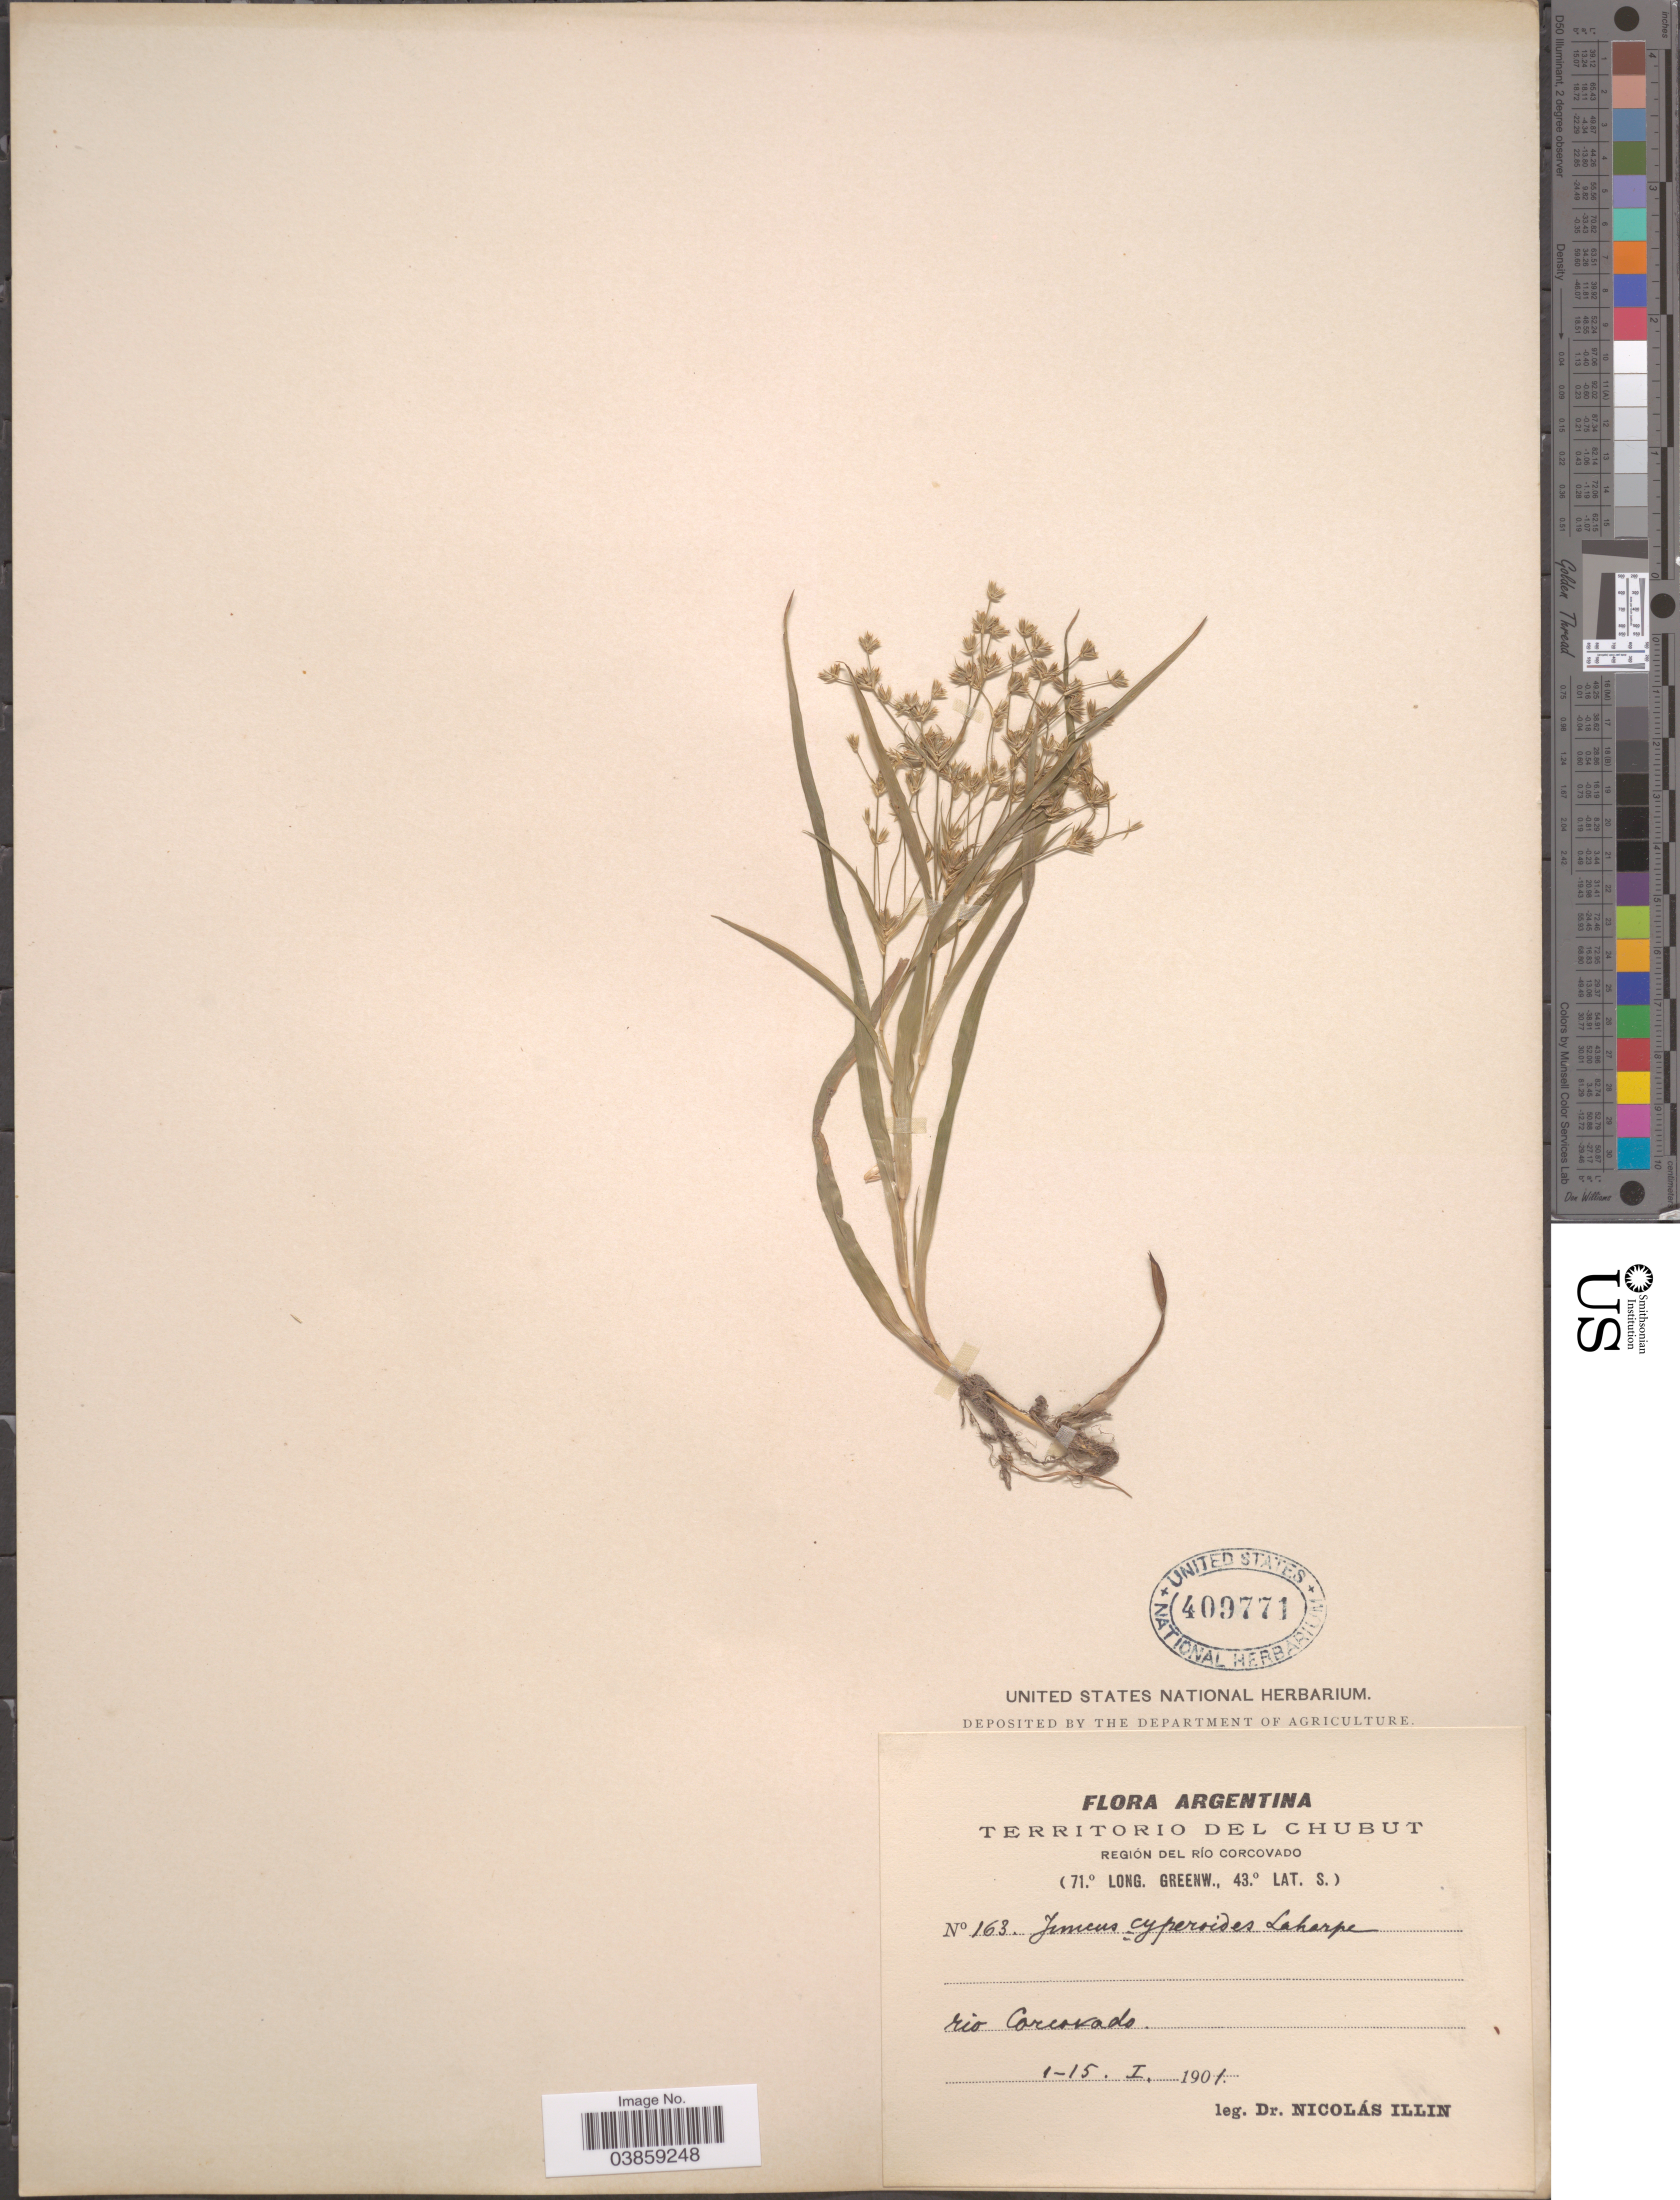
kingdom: Plantae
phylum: Tracheophyta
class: Liliopsida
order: Poales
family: Juncaceae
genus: Juncus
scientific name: Juncus cyperoides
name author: Laharpe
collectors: N. Illin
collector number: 163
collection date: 1901-01-01/1901-01-15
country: Argentina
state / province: Chubut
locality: Región del Río Corcovado.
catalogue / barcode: US 409771